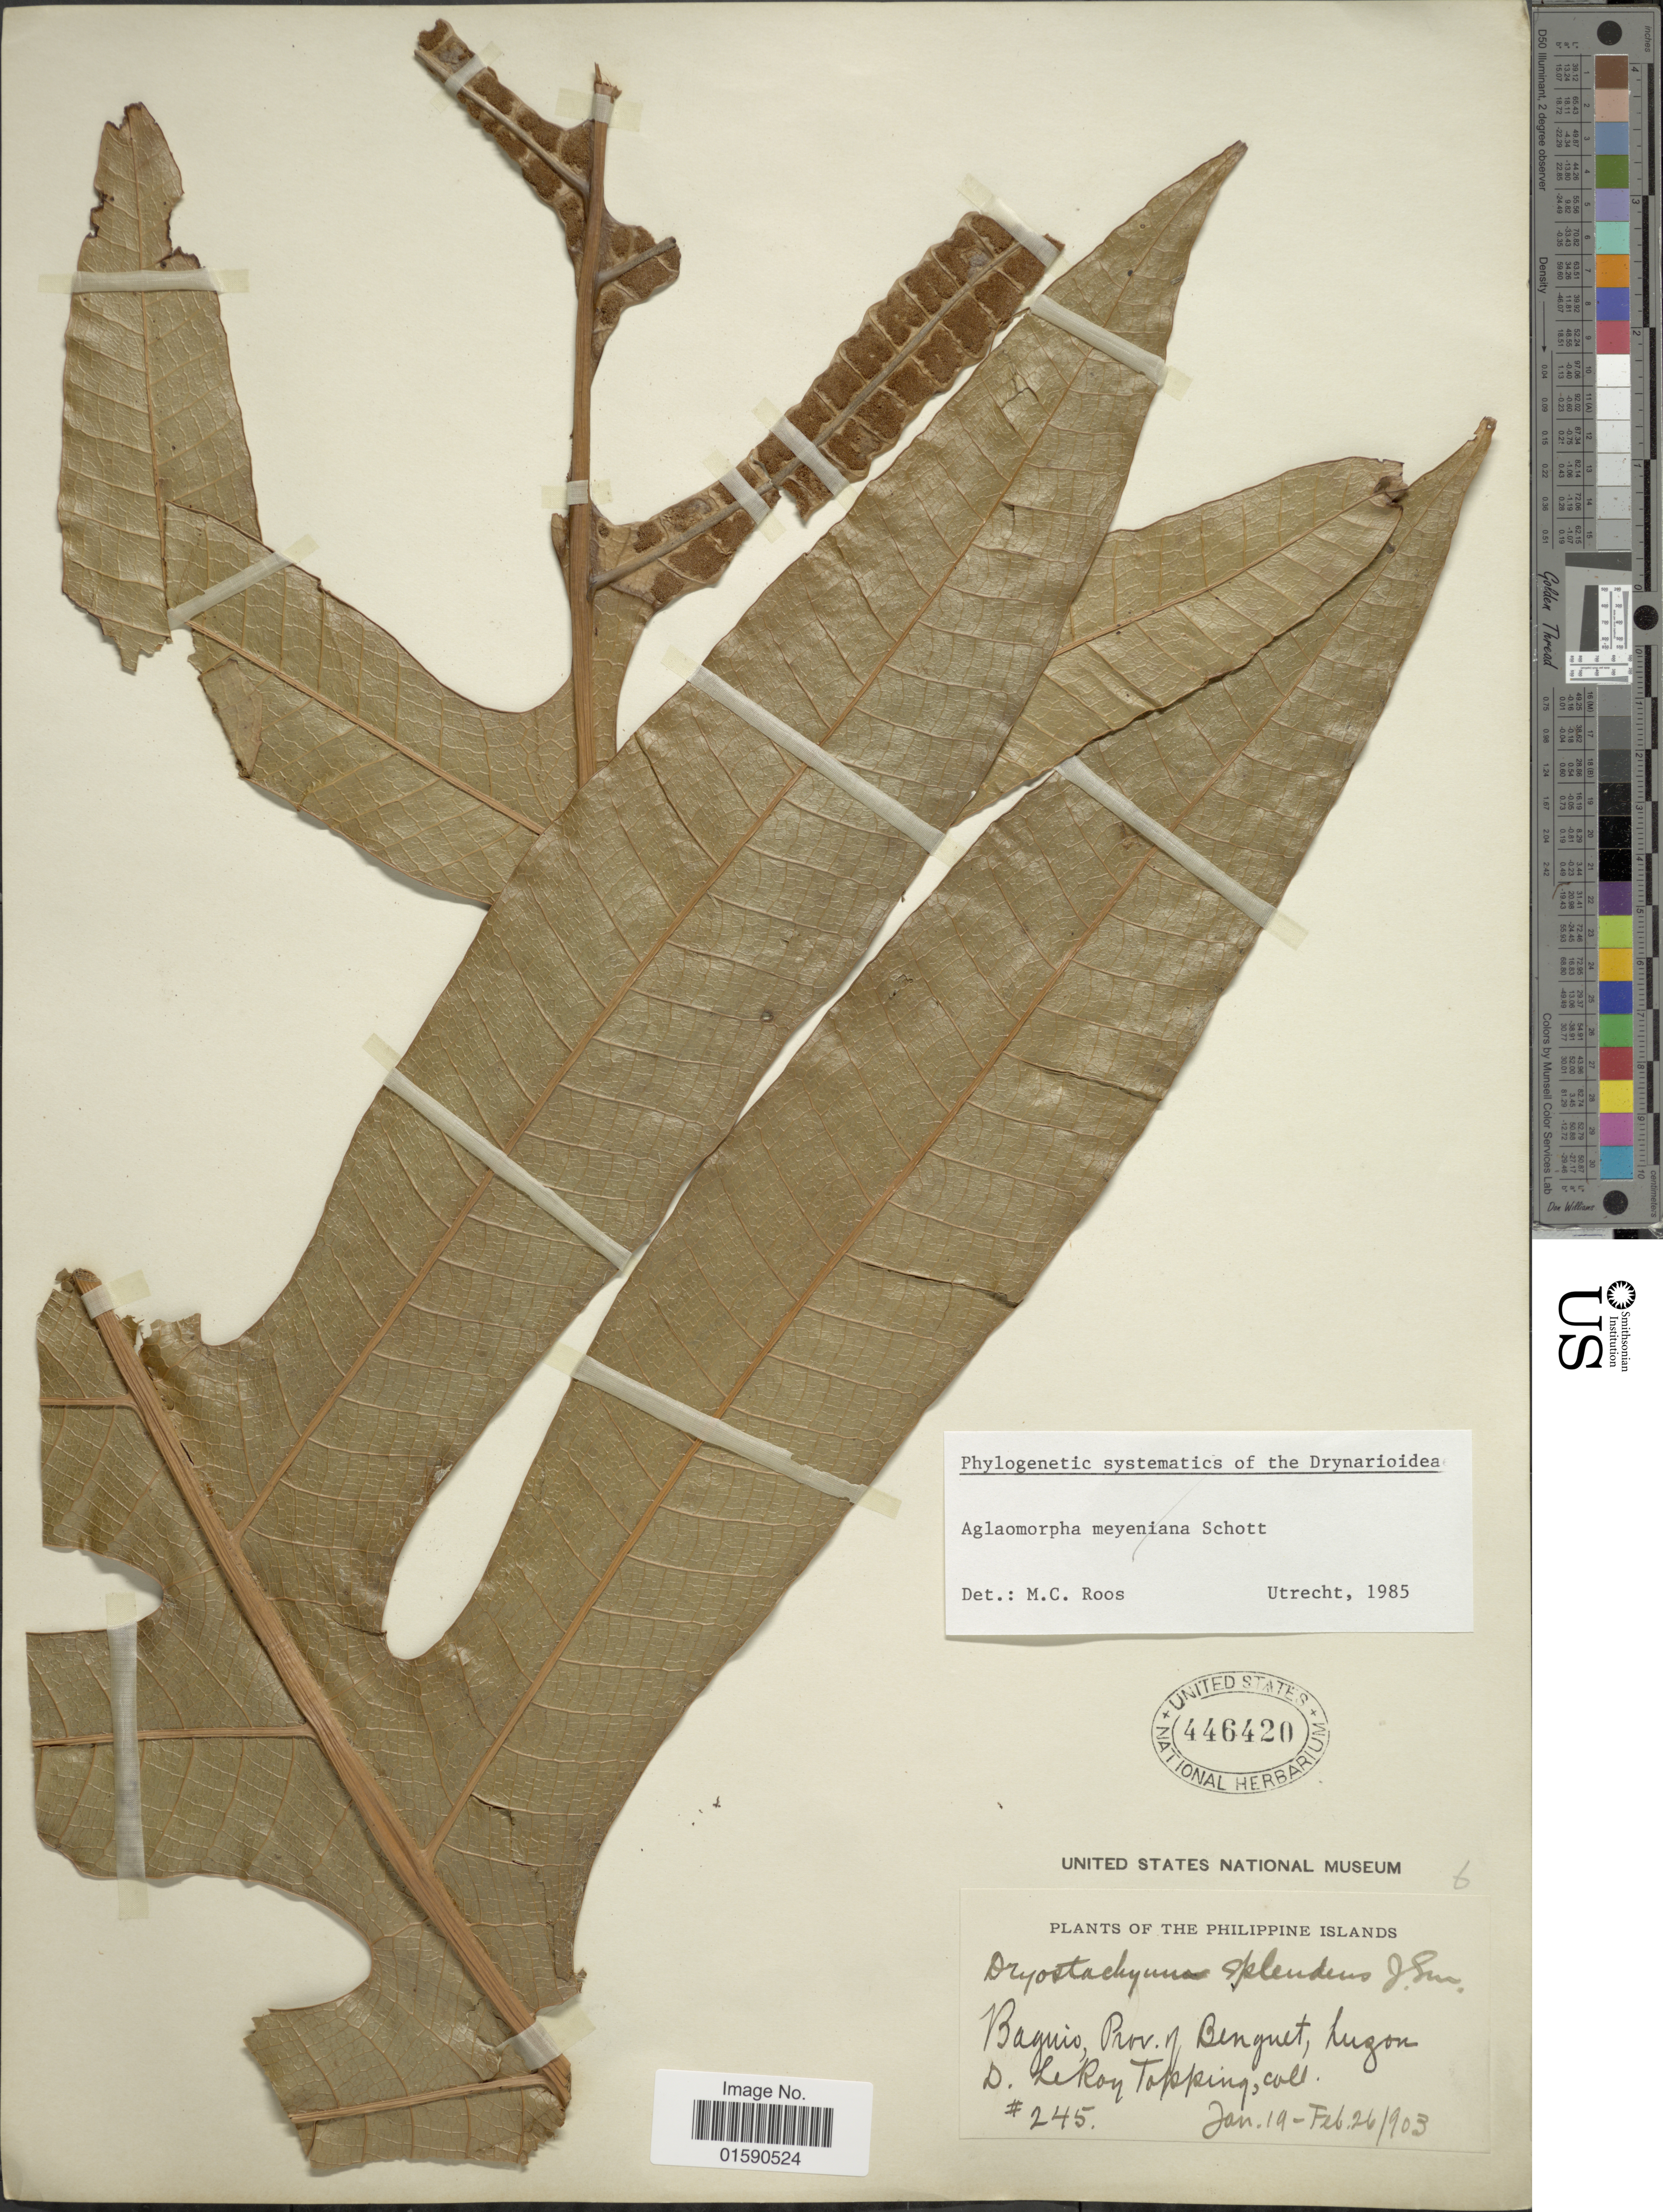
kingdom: Plantae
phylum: Tracheophyta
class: Polypodiopsida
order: Polypodiales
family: Polypodiaceae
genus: Aglaomorpha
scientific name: Aglaomorpha splendens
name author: (J. Sm.) Copel.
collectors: D. L. Topping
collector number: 245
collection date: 1903-01-19/1903-02-26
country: Philippines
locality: Baguio Prov. of Benguet, Luzon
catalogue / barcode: US 446420